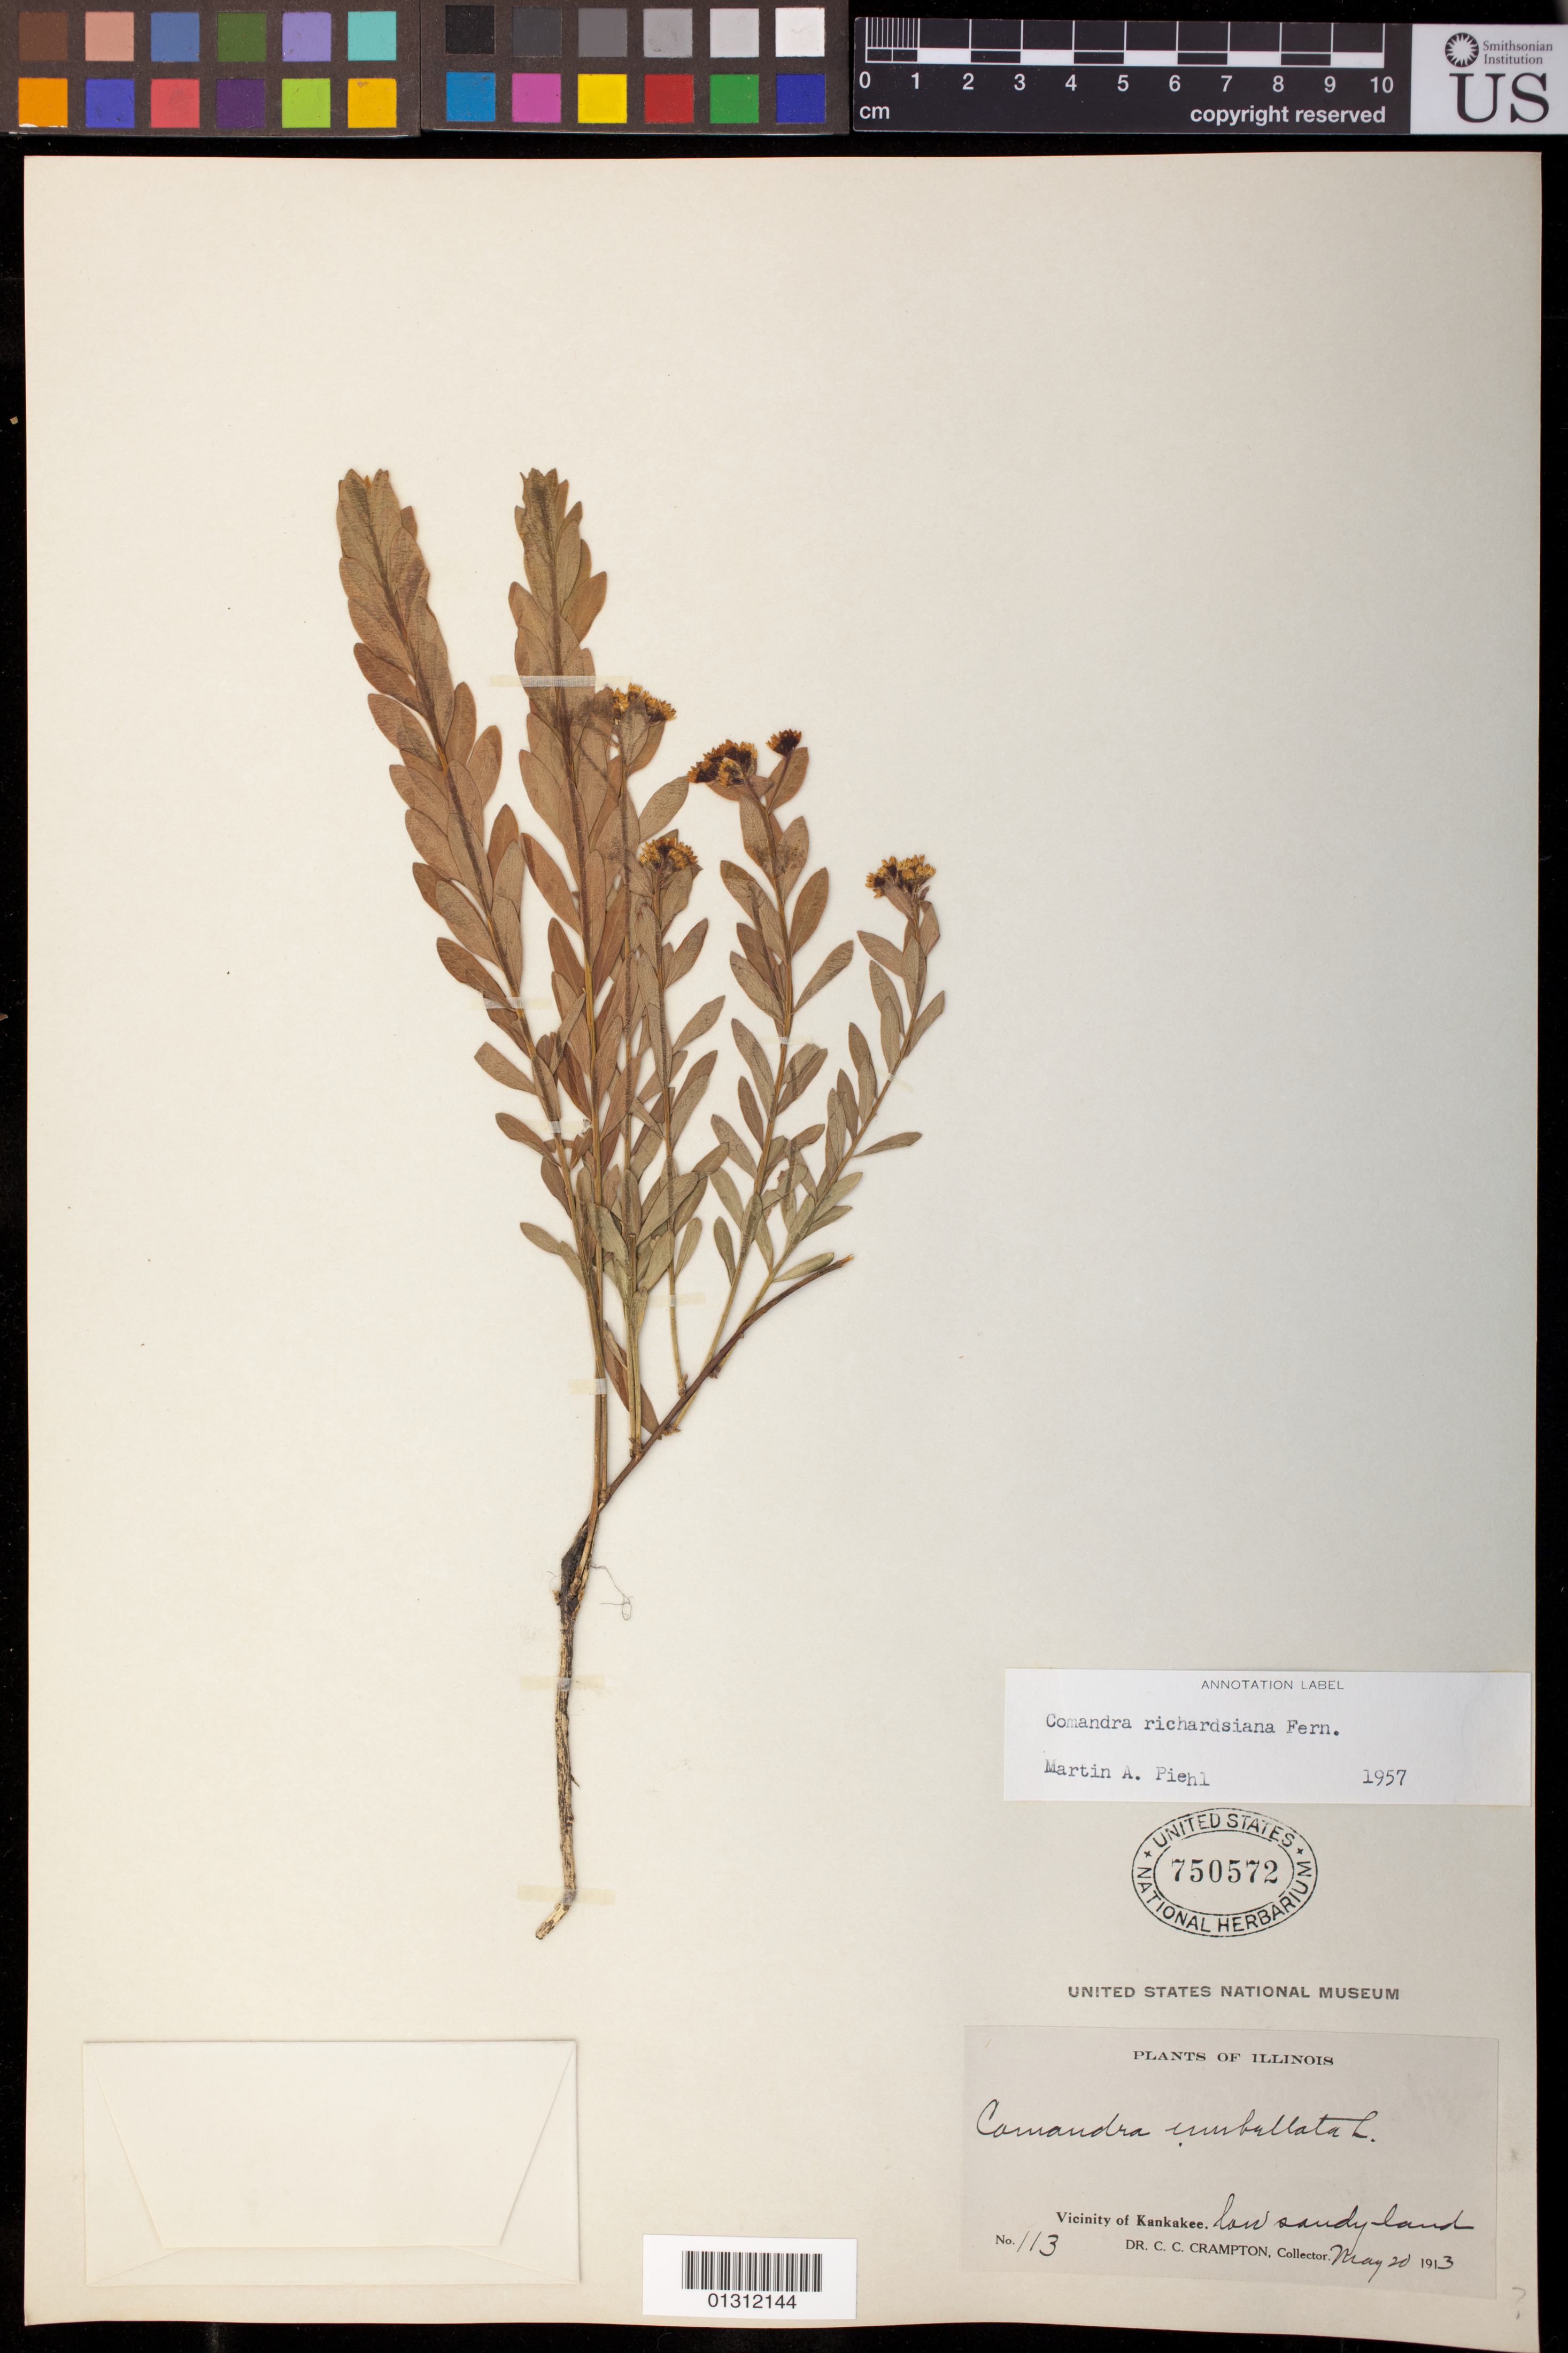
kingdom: Plantae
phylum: Tracheophyta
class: Magnoliopsida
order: Santalales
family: Comandraceae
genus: Comandra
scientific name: Comandra richardsiana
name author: Fernald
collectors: C. Crampton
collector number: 113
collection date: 1913-05-20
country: United States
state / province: Illinois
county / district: Kankakee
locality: Vicinity of Kankakee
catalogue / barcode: US 750572